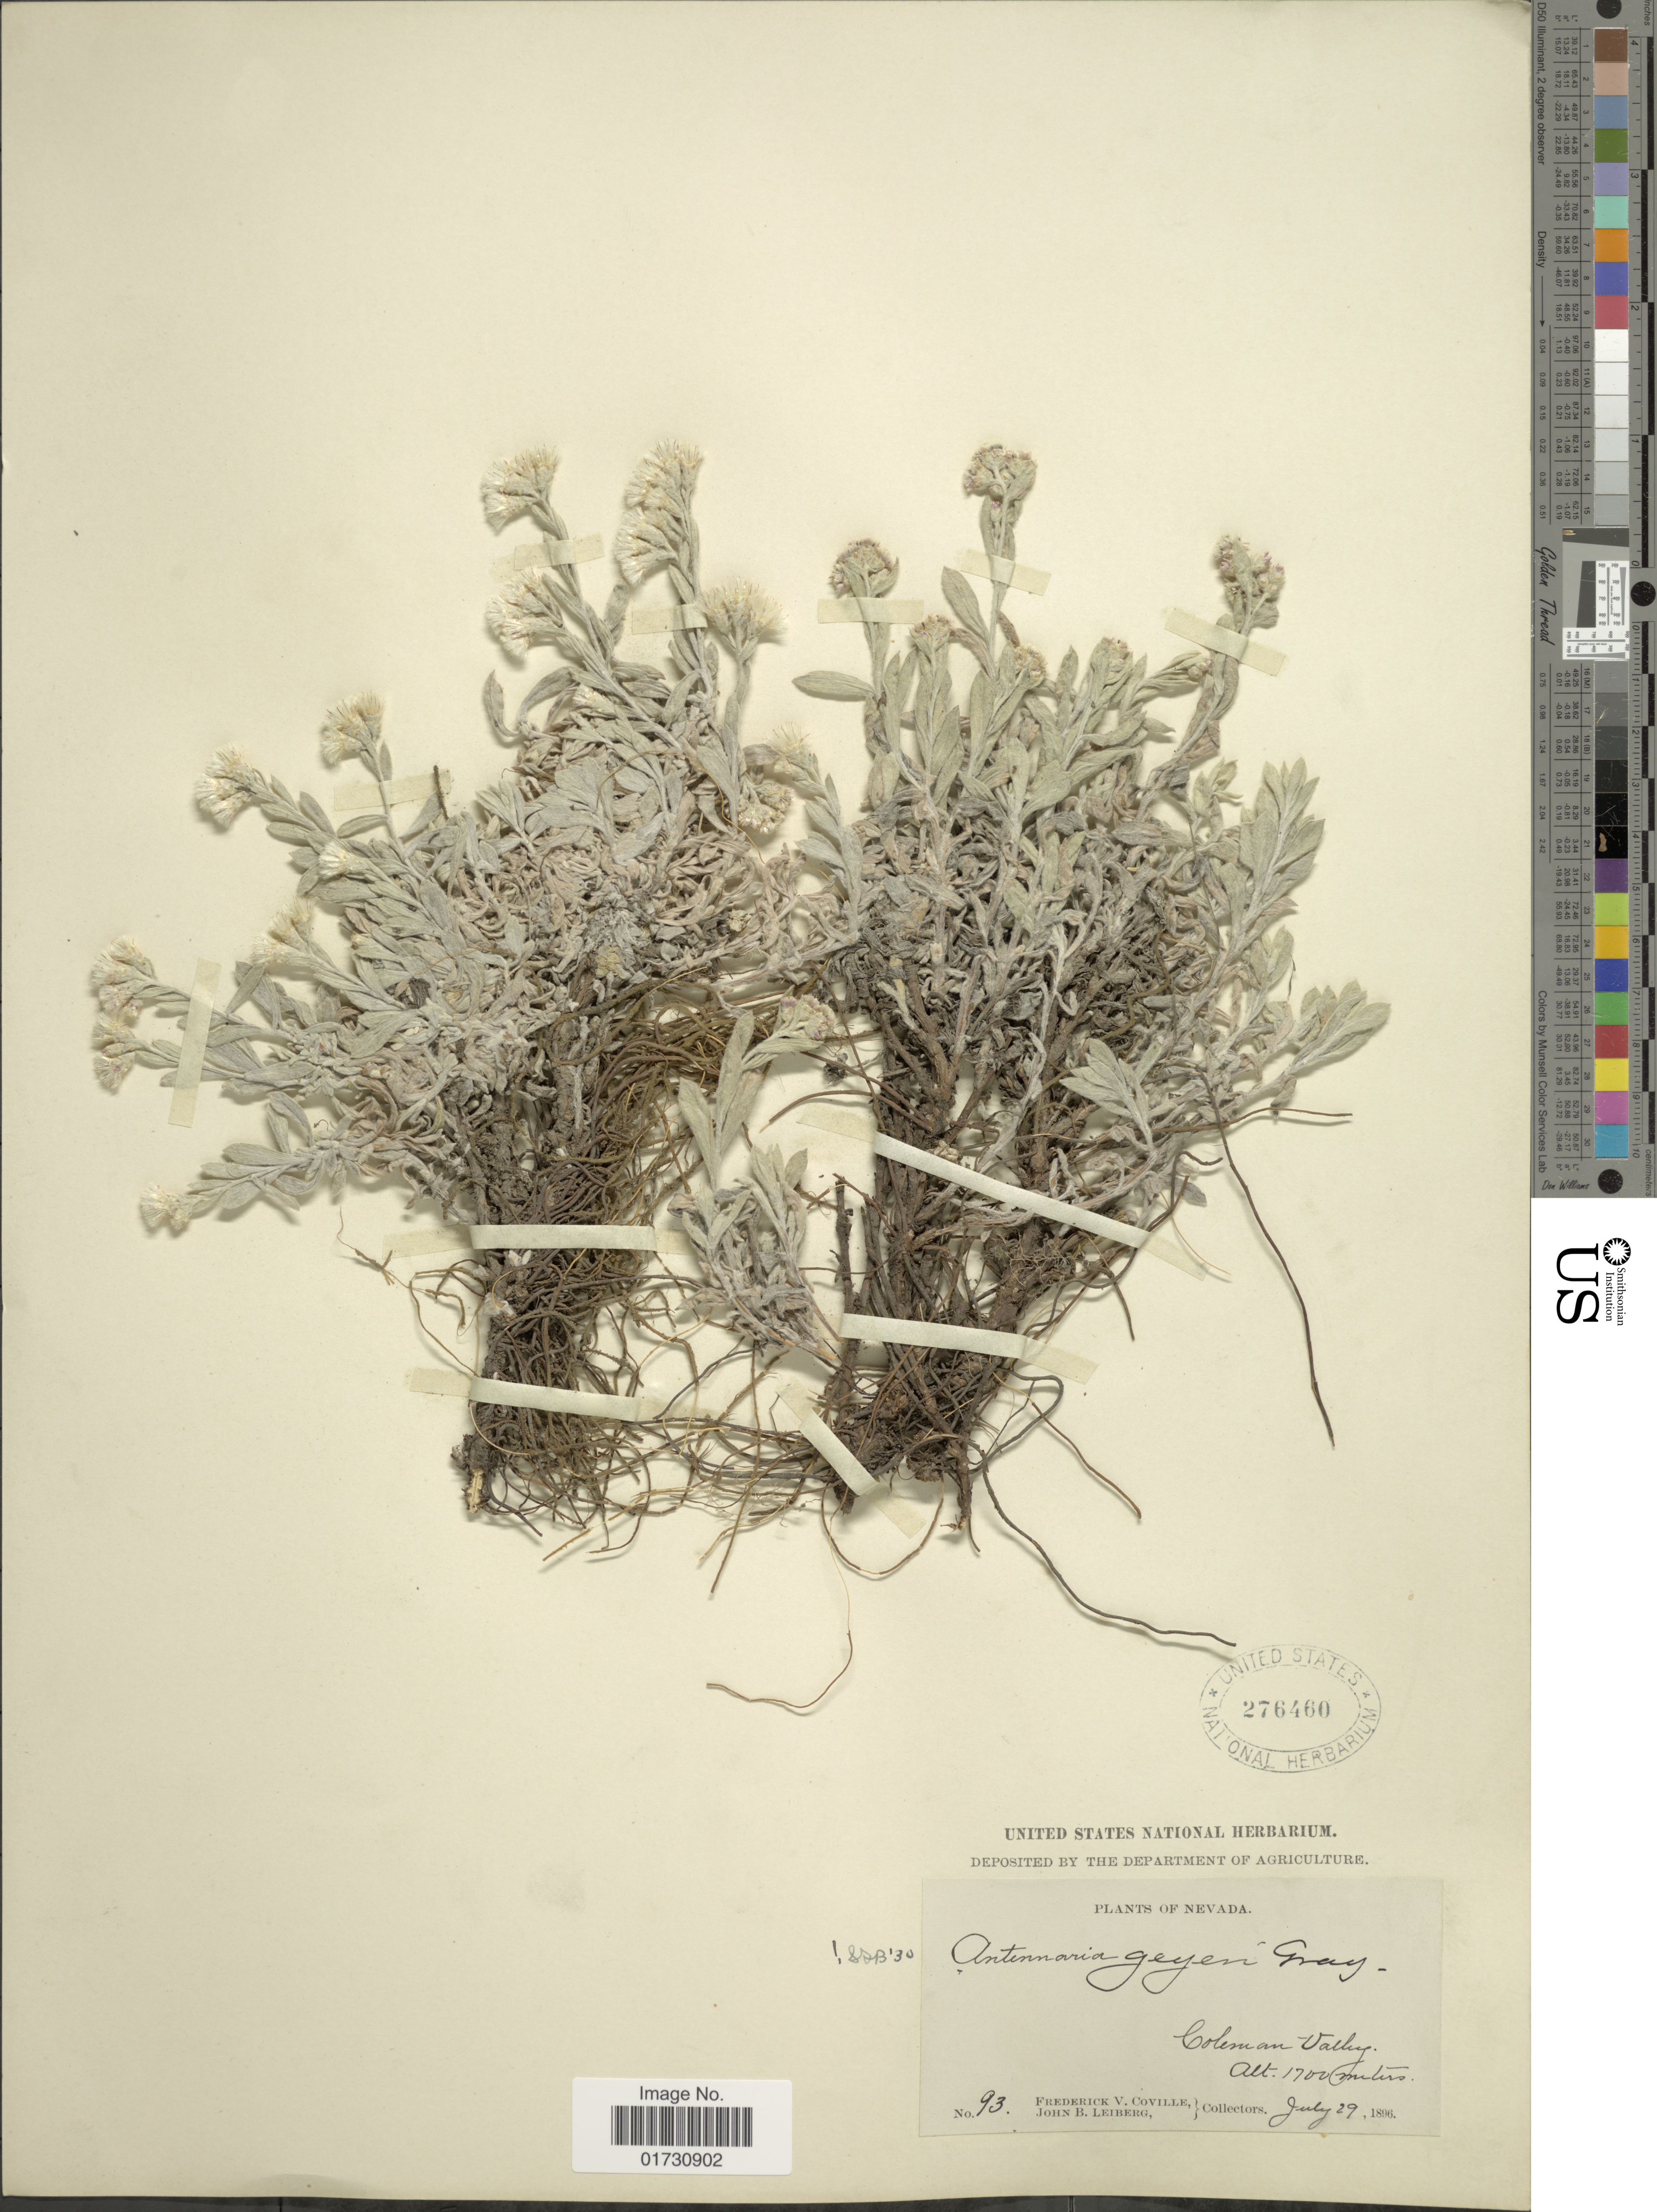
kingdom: Plantae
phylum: Tracheophyta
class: Magnoliopsida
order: Asterales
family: Asteraceae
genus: Antennaria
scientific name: Antennaria geyeri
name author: A. Gray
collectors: F. V. Coville & J. B. Leiberg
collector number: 93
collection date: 1896-07-29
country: United States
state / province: Nevada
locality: Coleman Valley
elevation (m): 1700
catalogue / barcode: US 276460